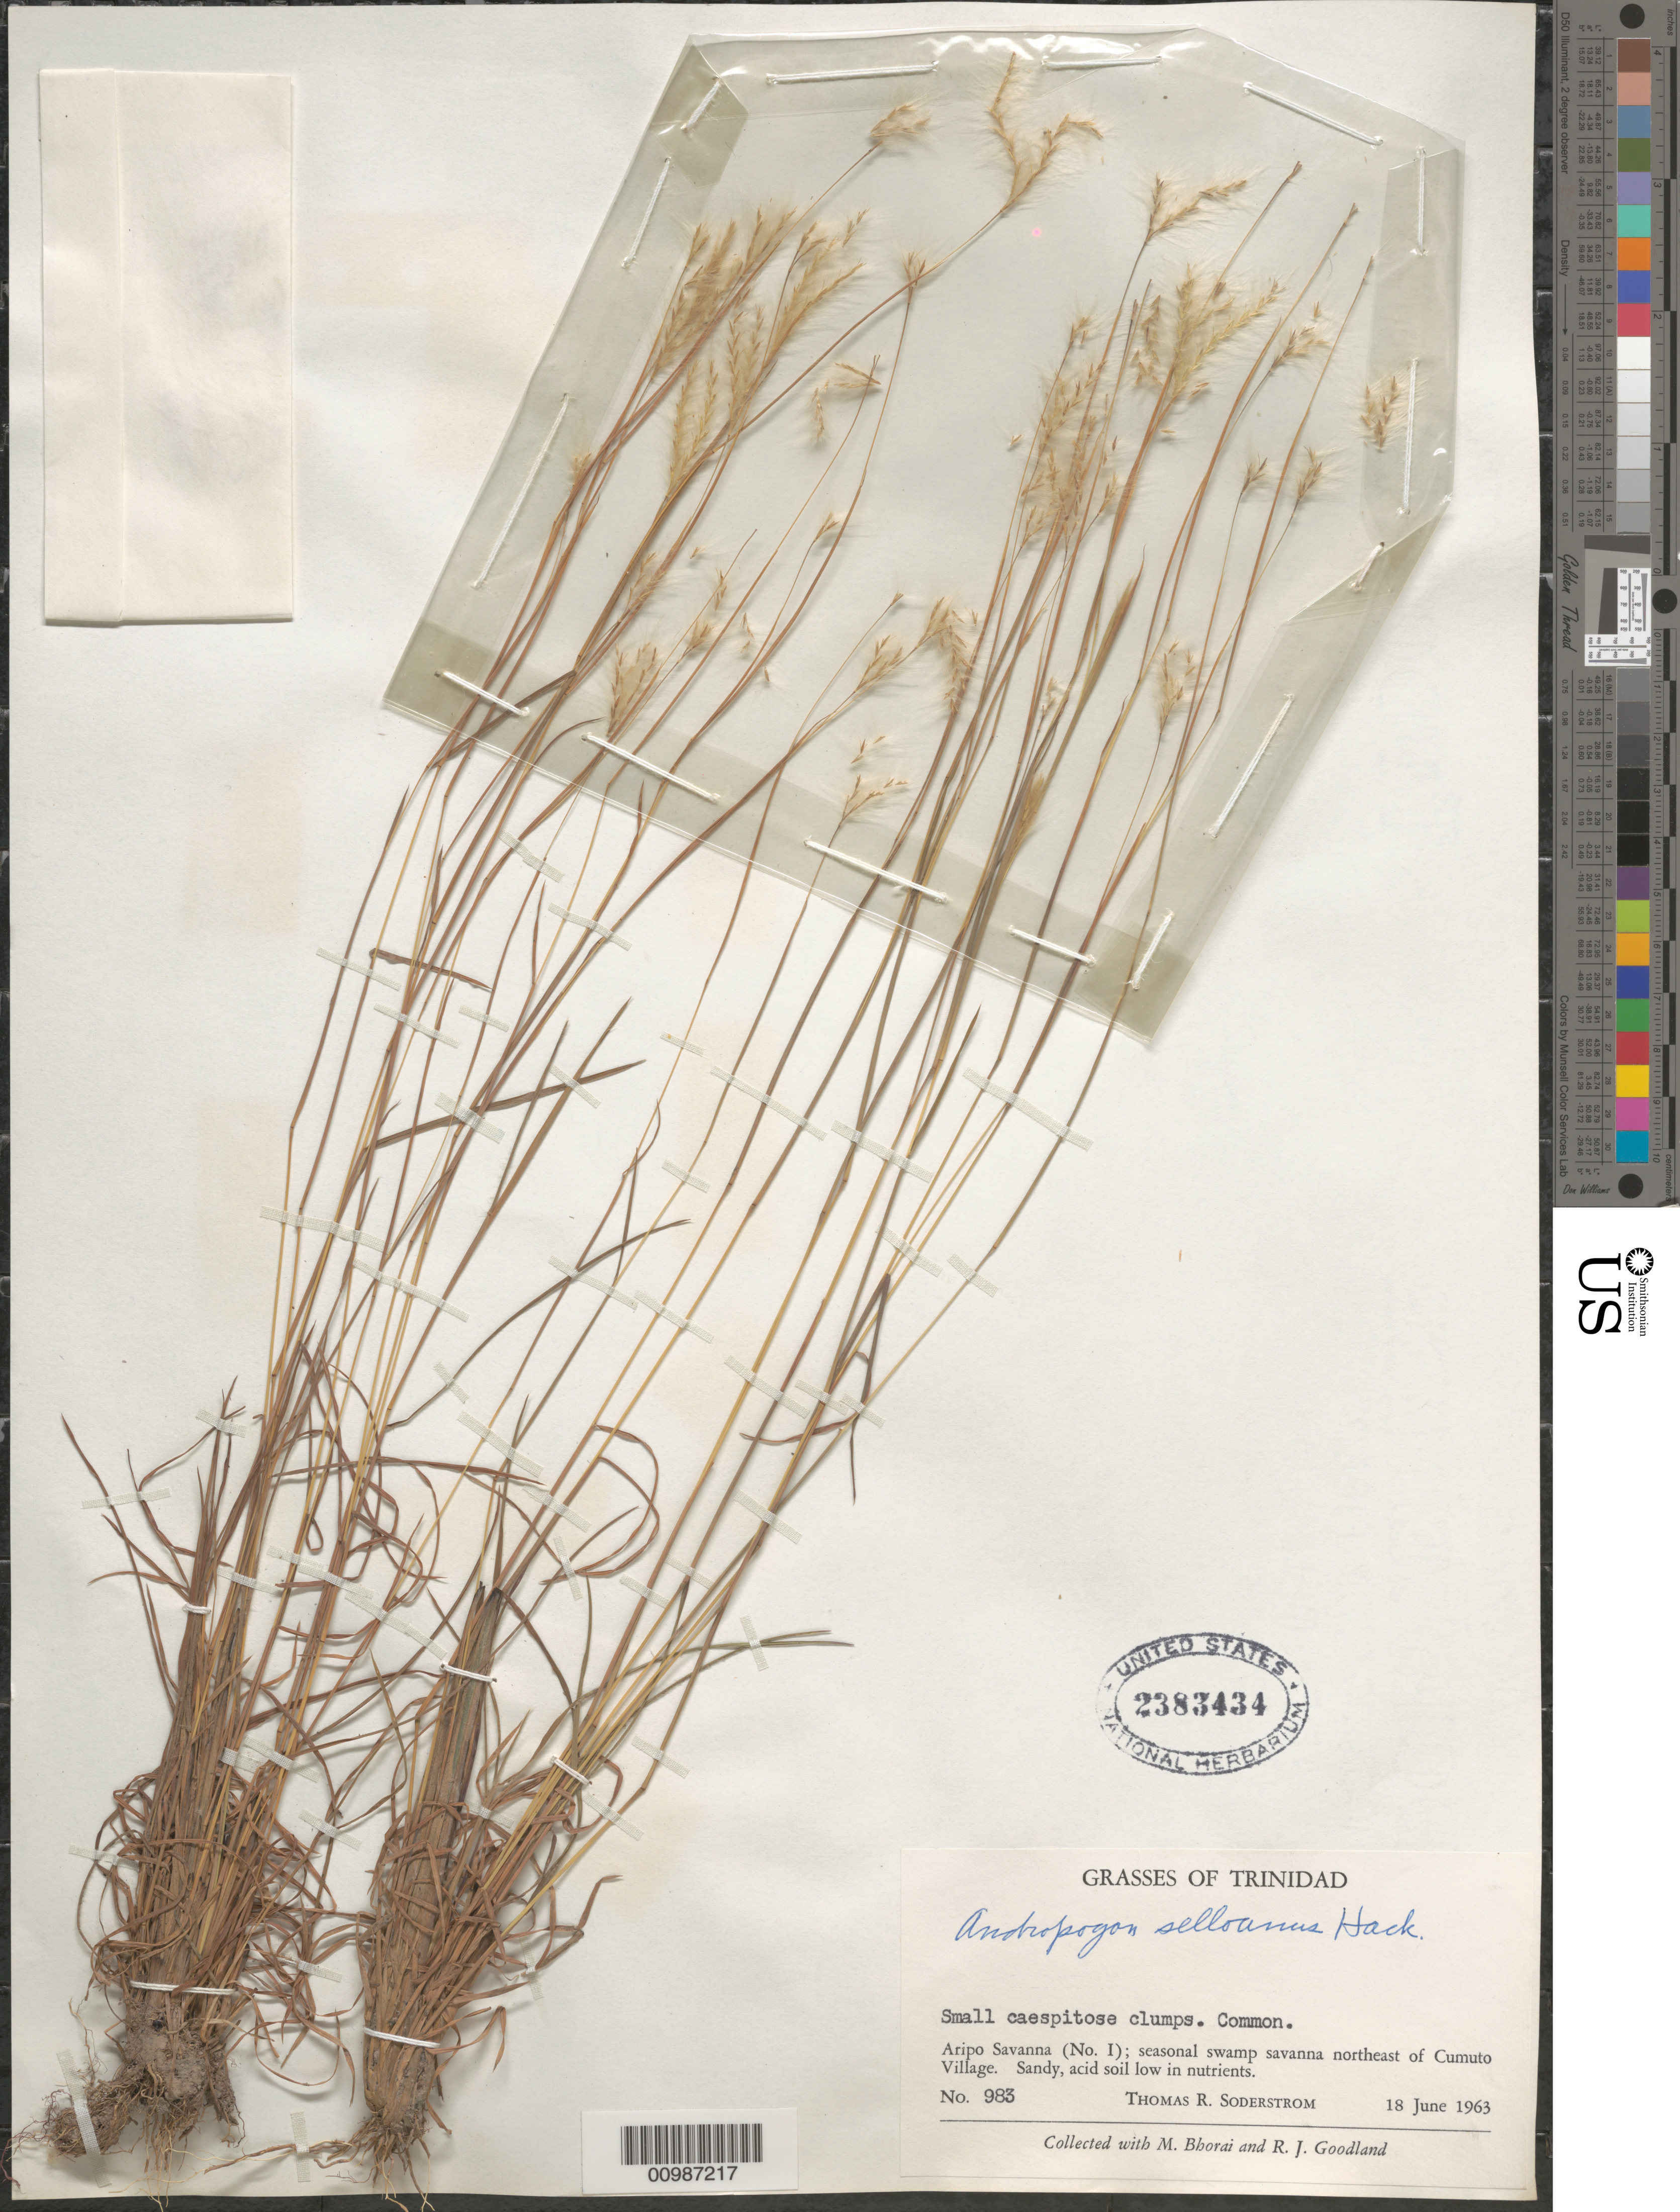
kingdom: Plantae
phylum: Tracheophyta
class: Liliopsida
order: Poales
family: Poaceae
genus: Andropogon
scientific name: Andropogon selloanus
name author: (Hack.) Hack.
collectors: T. R. Soderstrom, M. Bhorai & R. Goodland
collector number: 983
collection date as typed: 18 Jun 1963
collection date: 1963-06-18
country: Trinidad and Tobago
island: Trinidad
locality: Aripo Savanna, northeast of Cumuto Village.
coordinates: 0 N, 0 E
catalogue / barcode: US 2383434